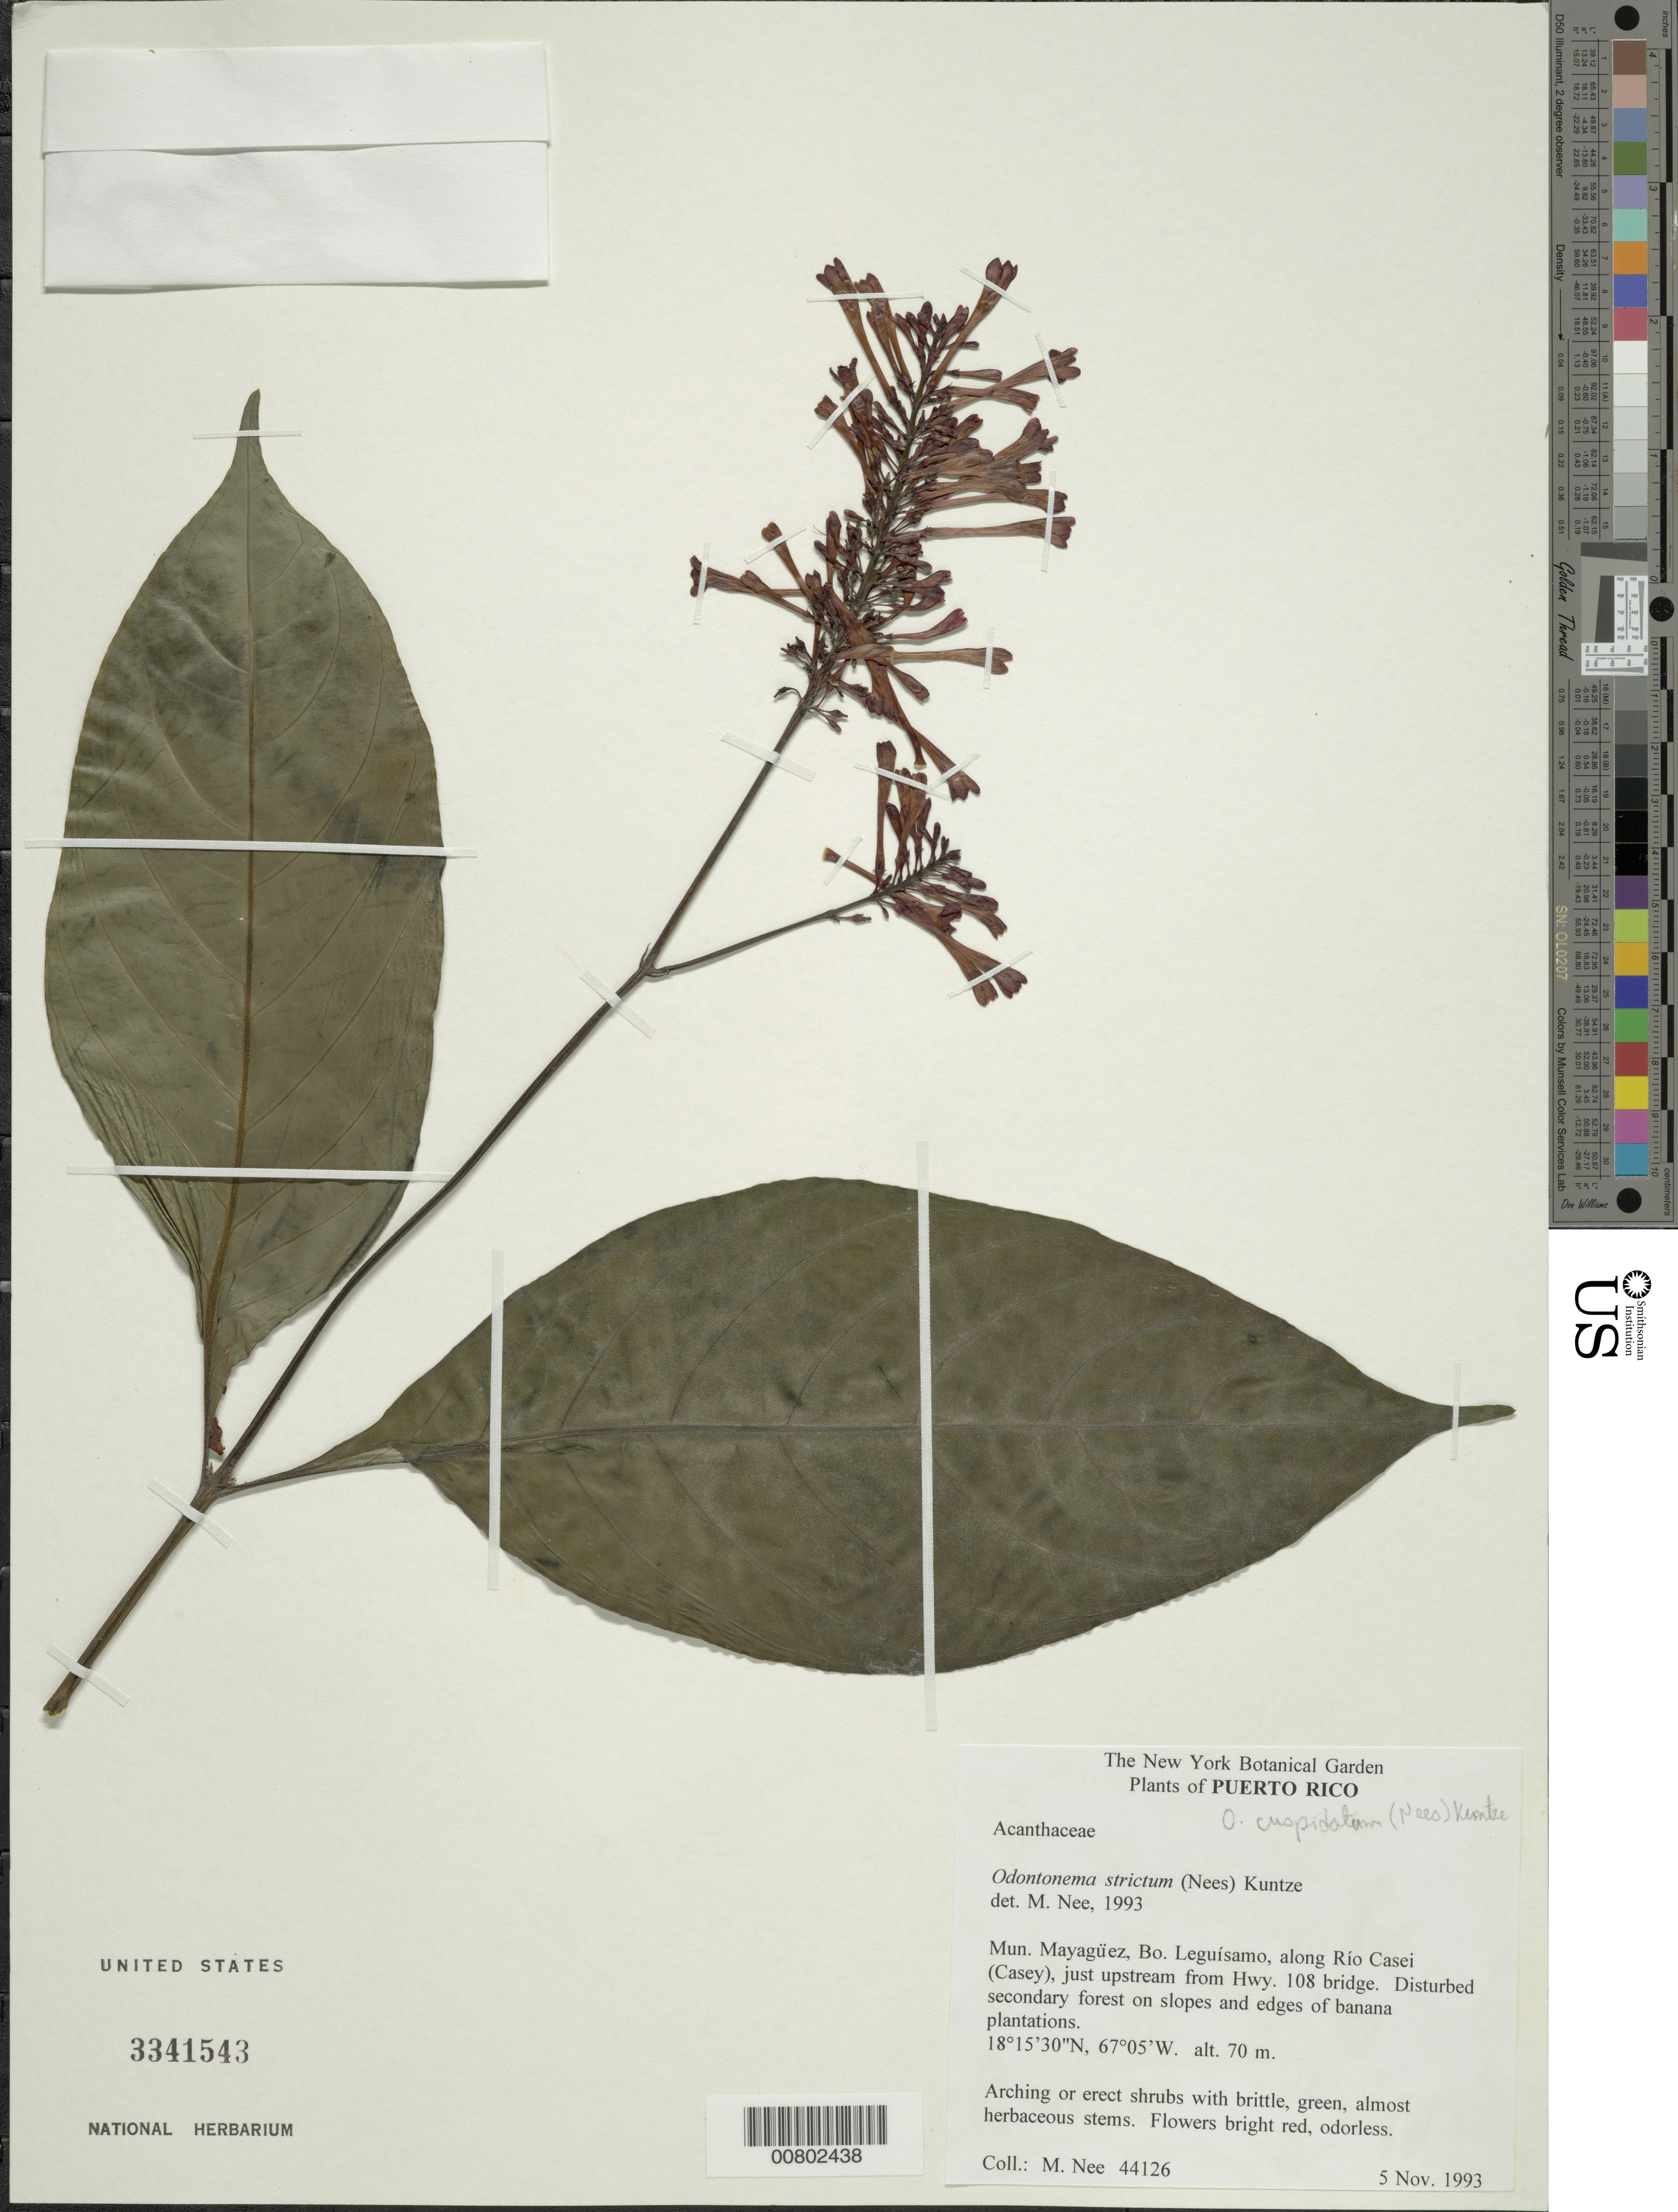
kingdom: Plantae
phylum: Tracheophyta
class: Magnoliopsida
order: Lamiales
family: Acanthaceae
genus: Odontonema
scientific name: Odontonema cuspidatum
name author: (Nees) Kuntze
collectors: M. Nee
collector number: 44126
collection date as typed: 05 Nov 1993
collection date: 1993-11-05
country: Puerto Rico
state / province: Mayagüez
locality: Bo. Leguísamo, along Río Casei (Casey), just upstream from Hwy. 108 bridge.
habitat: disturbed secondary forest on slopes and edges of banana plantations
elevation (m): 70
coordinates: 18.25833333, -67.08333333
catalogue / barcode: US 3341543